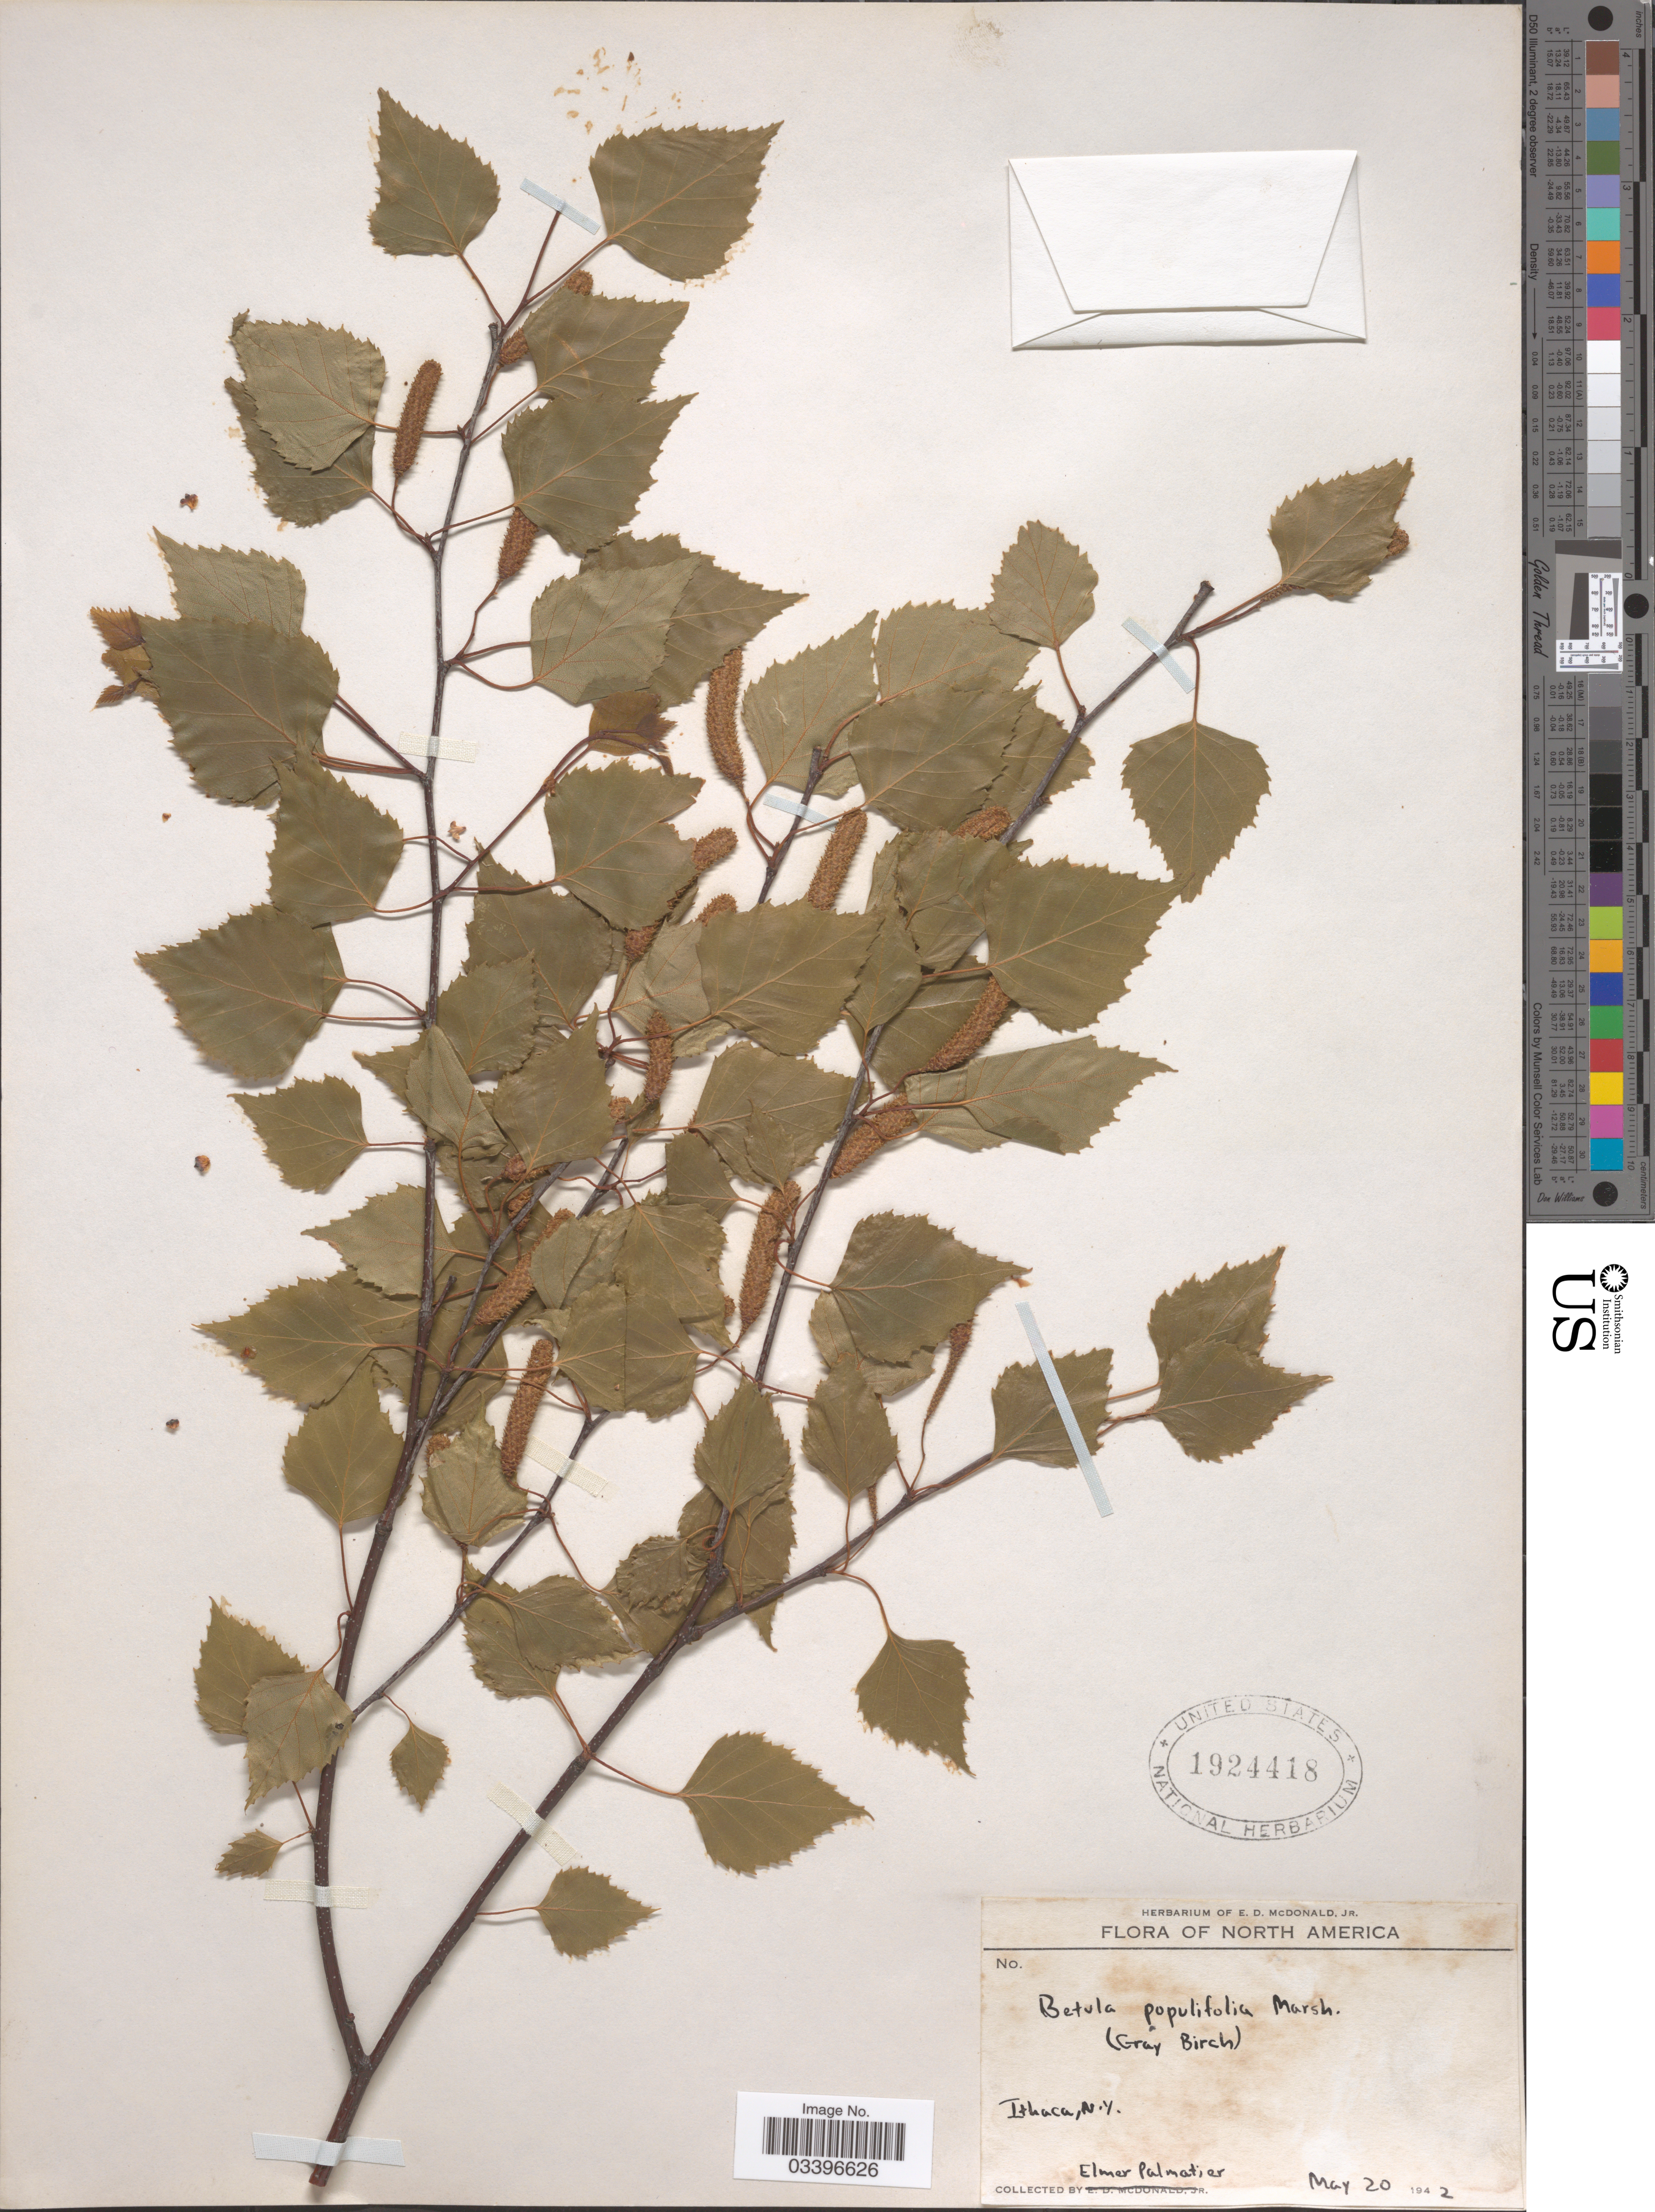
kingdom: Plantae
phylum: Tracheophyta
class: Magnoliopsida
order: Fagales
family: Betulaceae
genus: Betula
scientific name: Betula populifolia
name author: Marshall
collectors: E. Palmatier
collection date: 1942-05-20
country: United States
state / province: New York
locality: Ithaca.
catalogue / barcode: US 1924418